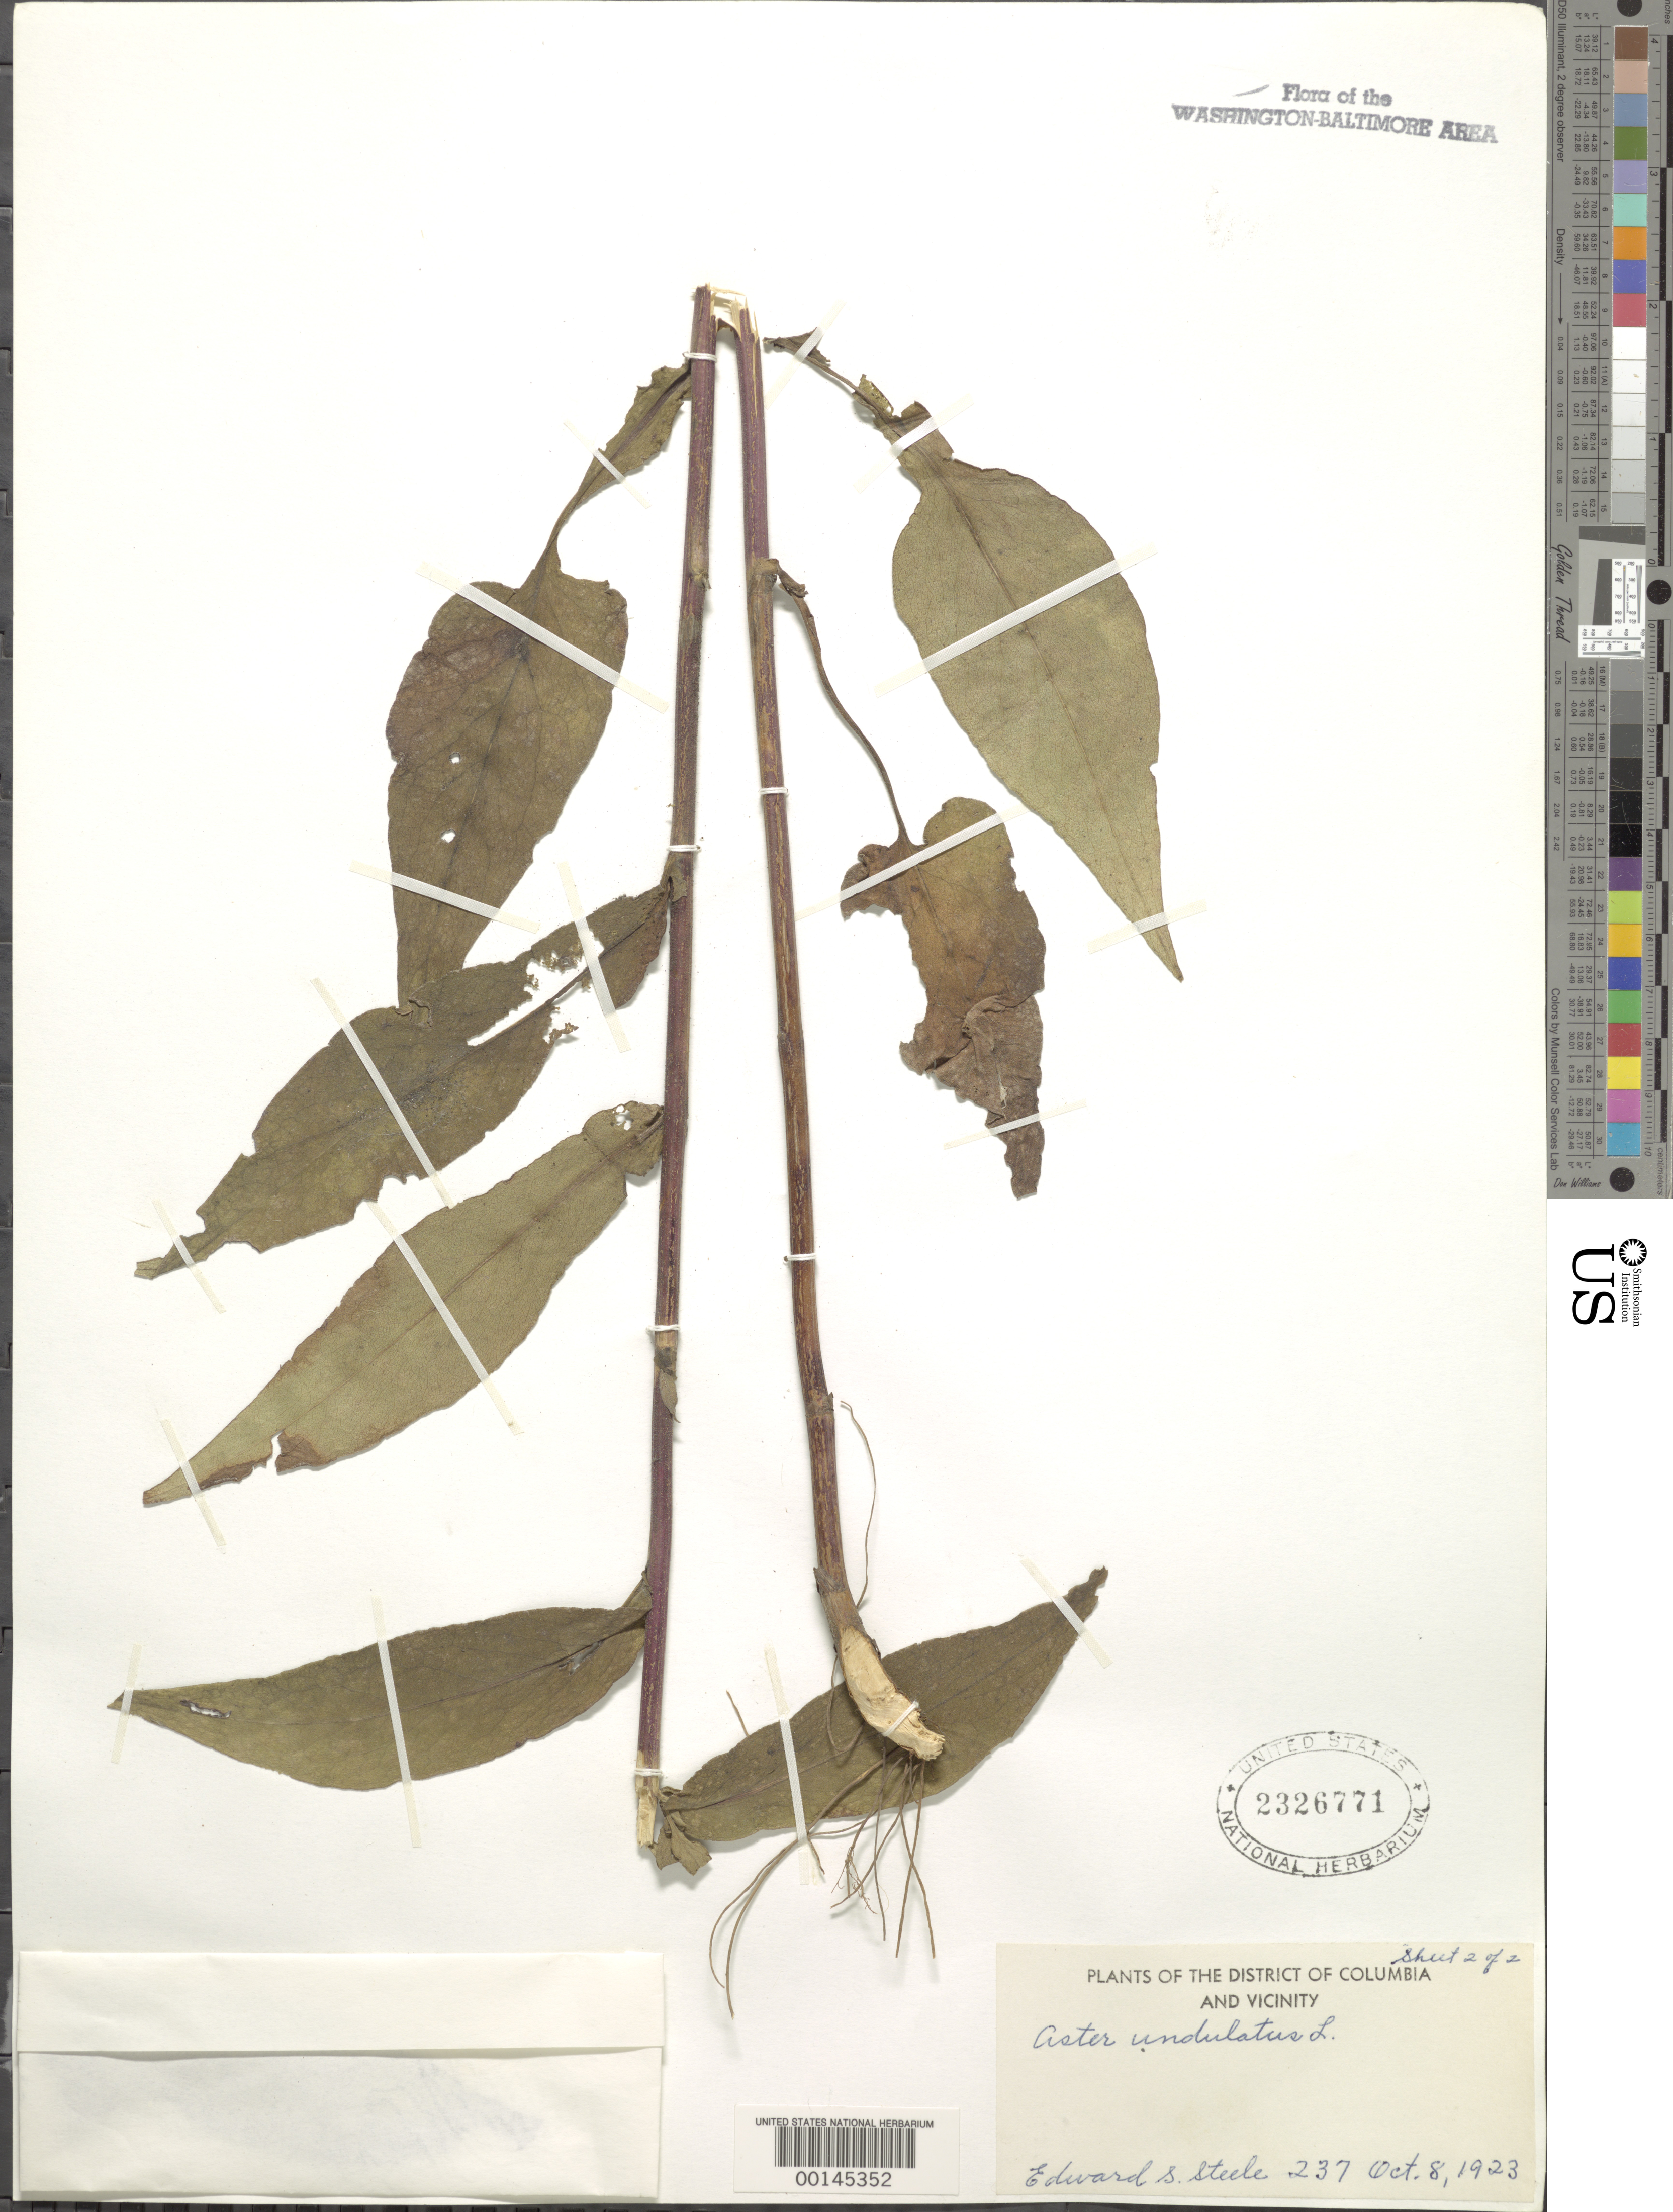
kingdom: Plantae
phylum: Tracheophyta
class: Magnoliopsida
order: Asterales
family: Asteraceae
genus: Symphyotrichum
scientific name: Symphyotrichum undulatum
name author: (L.) G.L. Nesom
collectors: E. Steele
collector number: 237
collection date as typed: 08 Oct 1923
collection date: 1923-10-08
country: United States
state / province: District of Columbia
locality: Conn. Ave. beyond Albemarle St.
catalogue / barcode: US 2326771